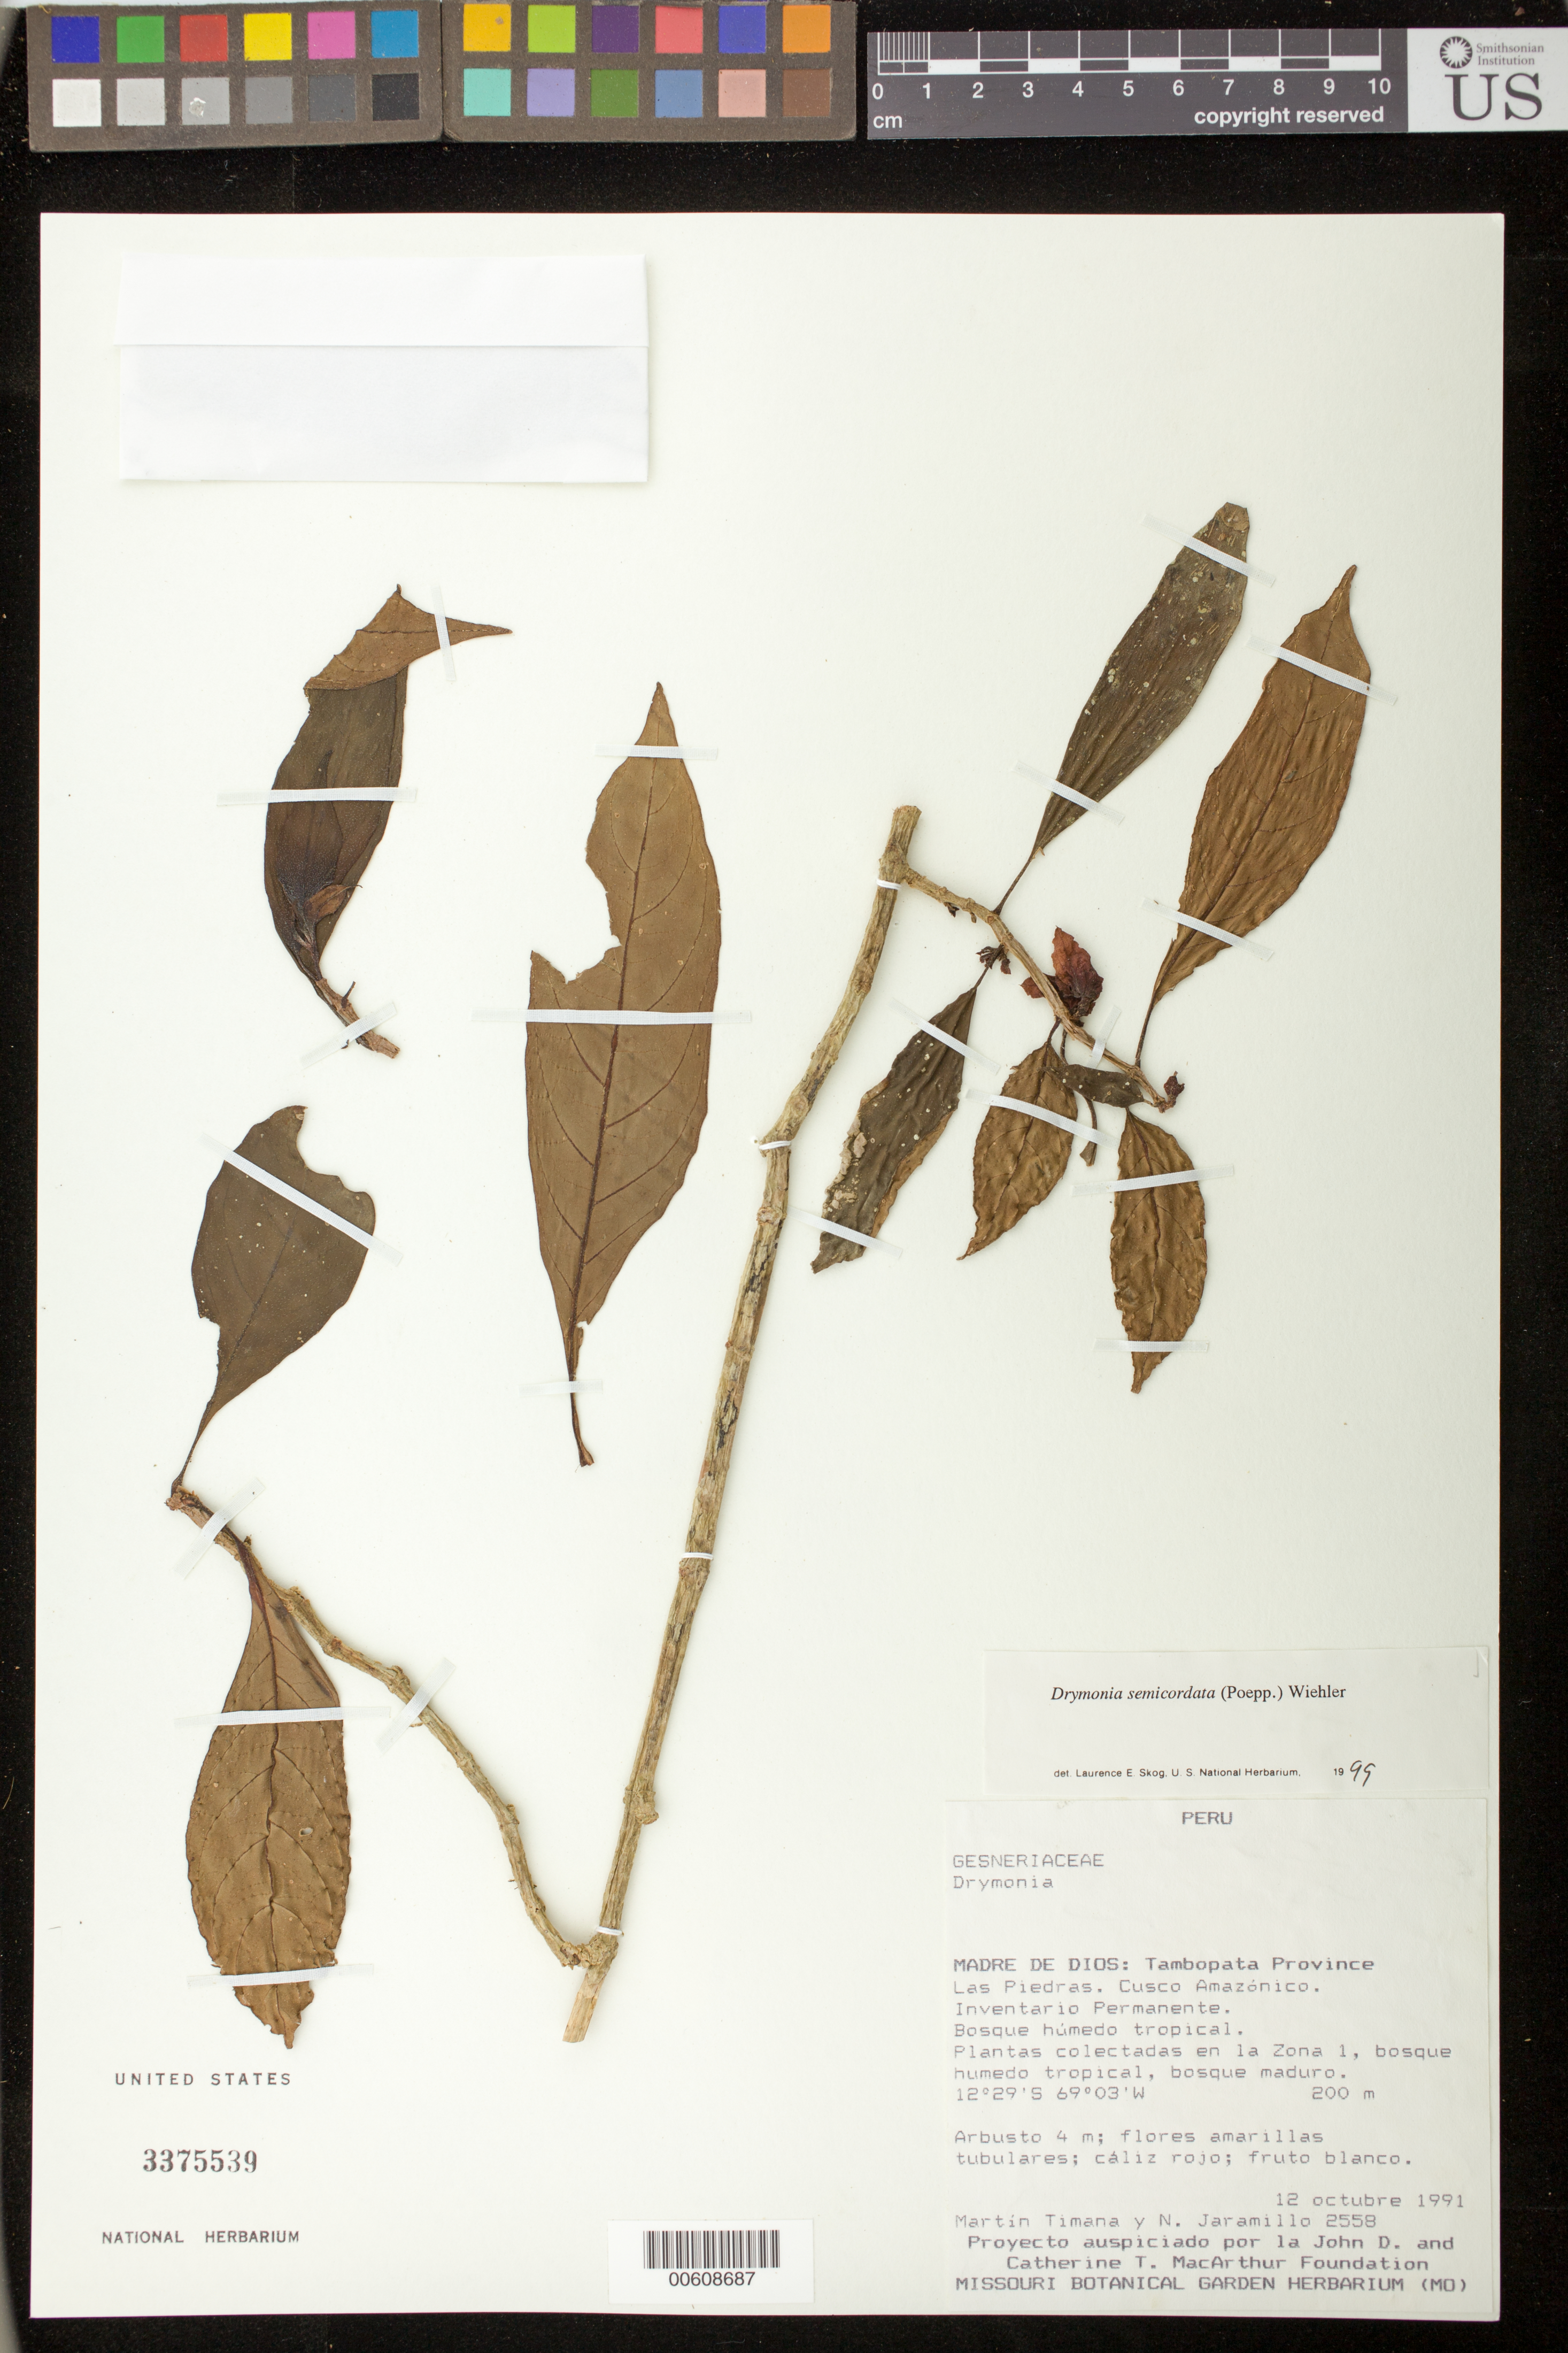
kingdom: Plantae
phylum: Tracheophyta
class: Magnoliopsida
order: Lamiales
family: Gesneriaceae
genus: Drymonia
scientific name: Drymonia semicordata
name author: (Poepp.) Wiehler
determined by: Skog, Laurence E.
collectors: M. E. Timaná & N. Jaramillo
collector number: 2558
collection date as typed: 12 Oct 19991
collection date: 1999-10-12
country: Peru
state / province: Madre de Dios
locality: Prov. Tambopata; Las Piedras, Cusco Amazónico, Inventario Permanente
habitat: Bosque húmedo tropical; plantas colectadas en la Zona 1, bosque húmedo tropical, bosque maduro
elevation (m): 200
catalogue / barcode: US 3375539